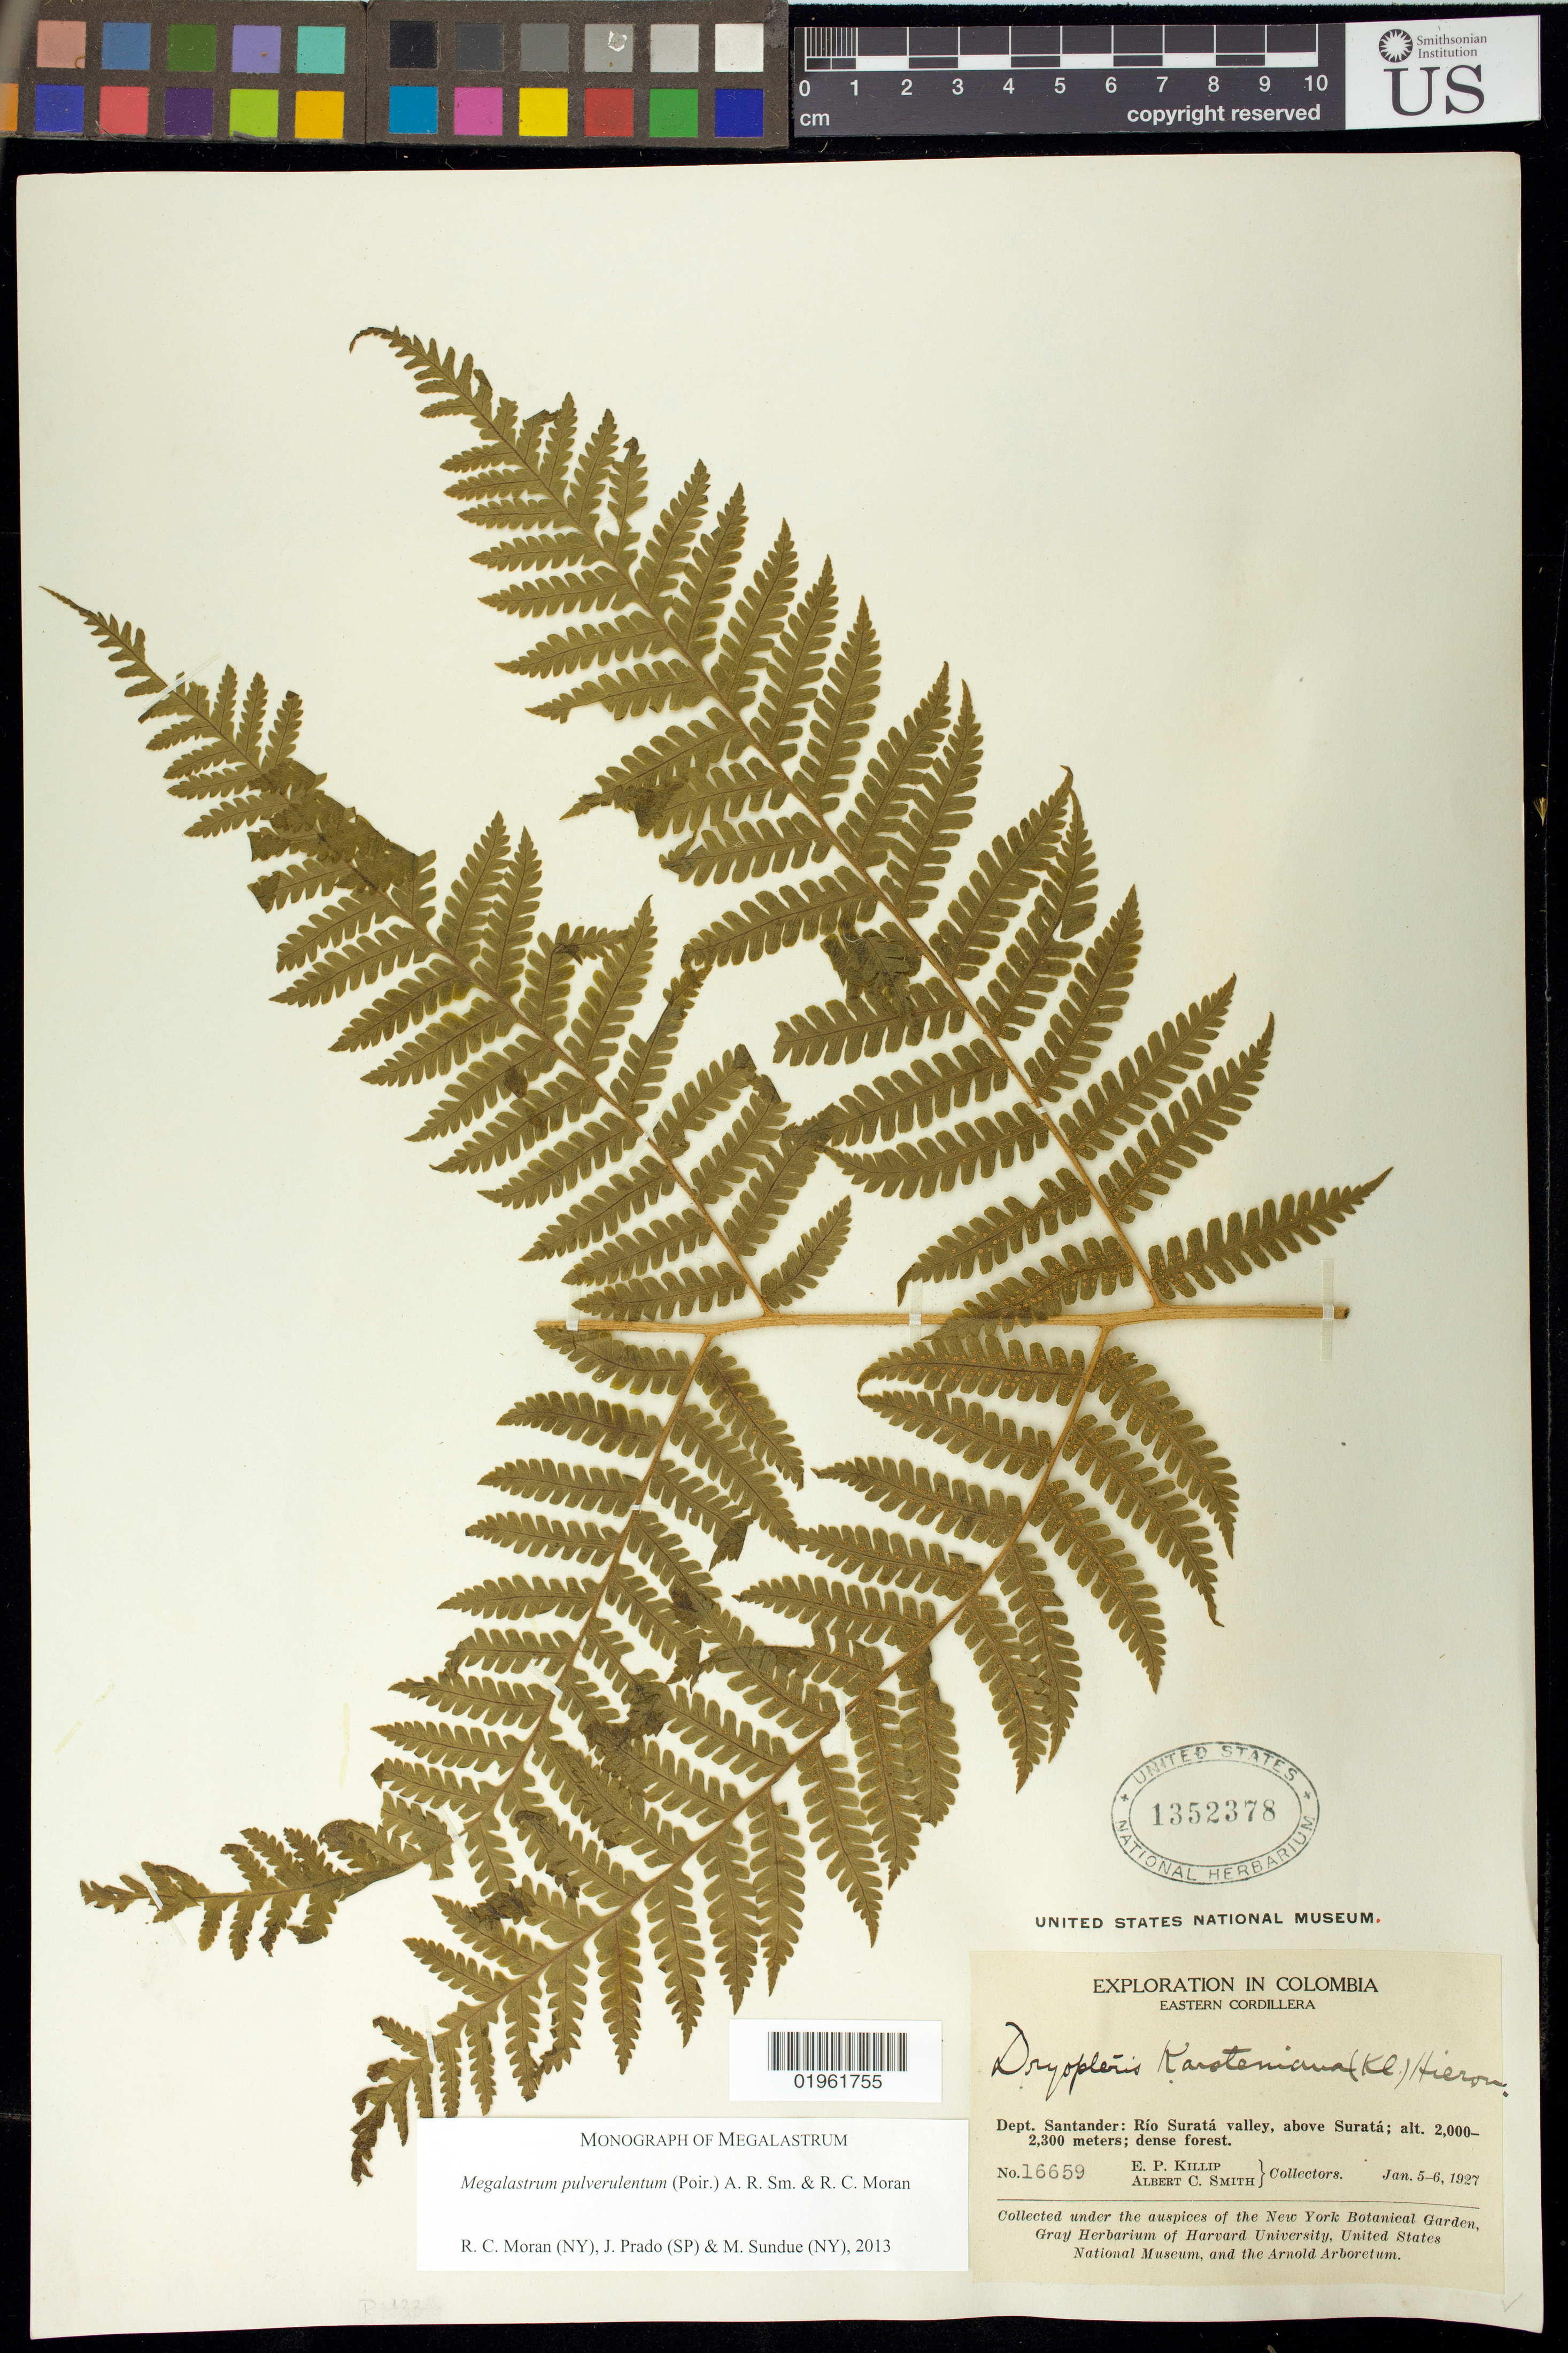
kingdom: Plantae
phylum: Tracheophyta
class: Polypodiopsida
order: Polypodiales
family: Dryopteridaceae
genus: Megalastrum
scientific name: Megalastrum pulverulentum var. heydei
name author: (C. Chr.) A.R. Sm. & R.C. Moran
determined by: Moran, R. C.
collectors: E. P. Killip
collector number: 16659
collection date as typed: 05 Jan 1927 to 06 Jan 1927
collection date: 1927-01-05/1927-01-06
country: Colombia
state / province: Norte de Santander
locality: Rio Surata Valley, above Surata.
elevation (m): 2000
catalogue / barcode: US 1352378